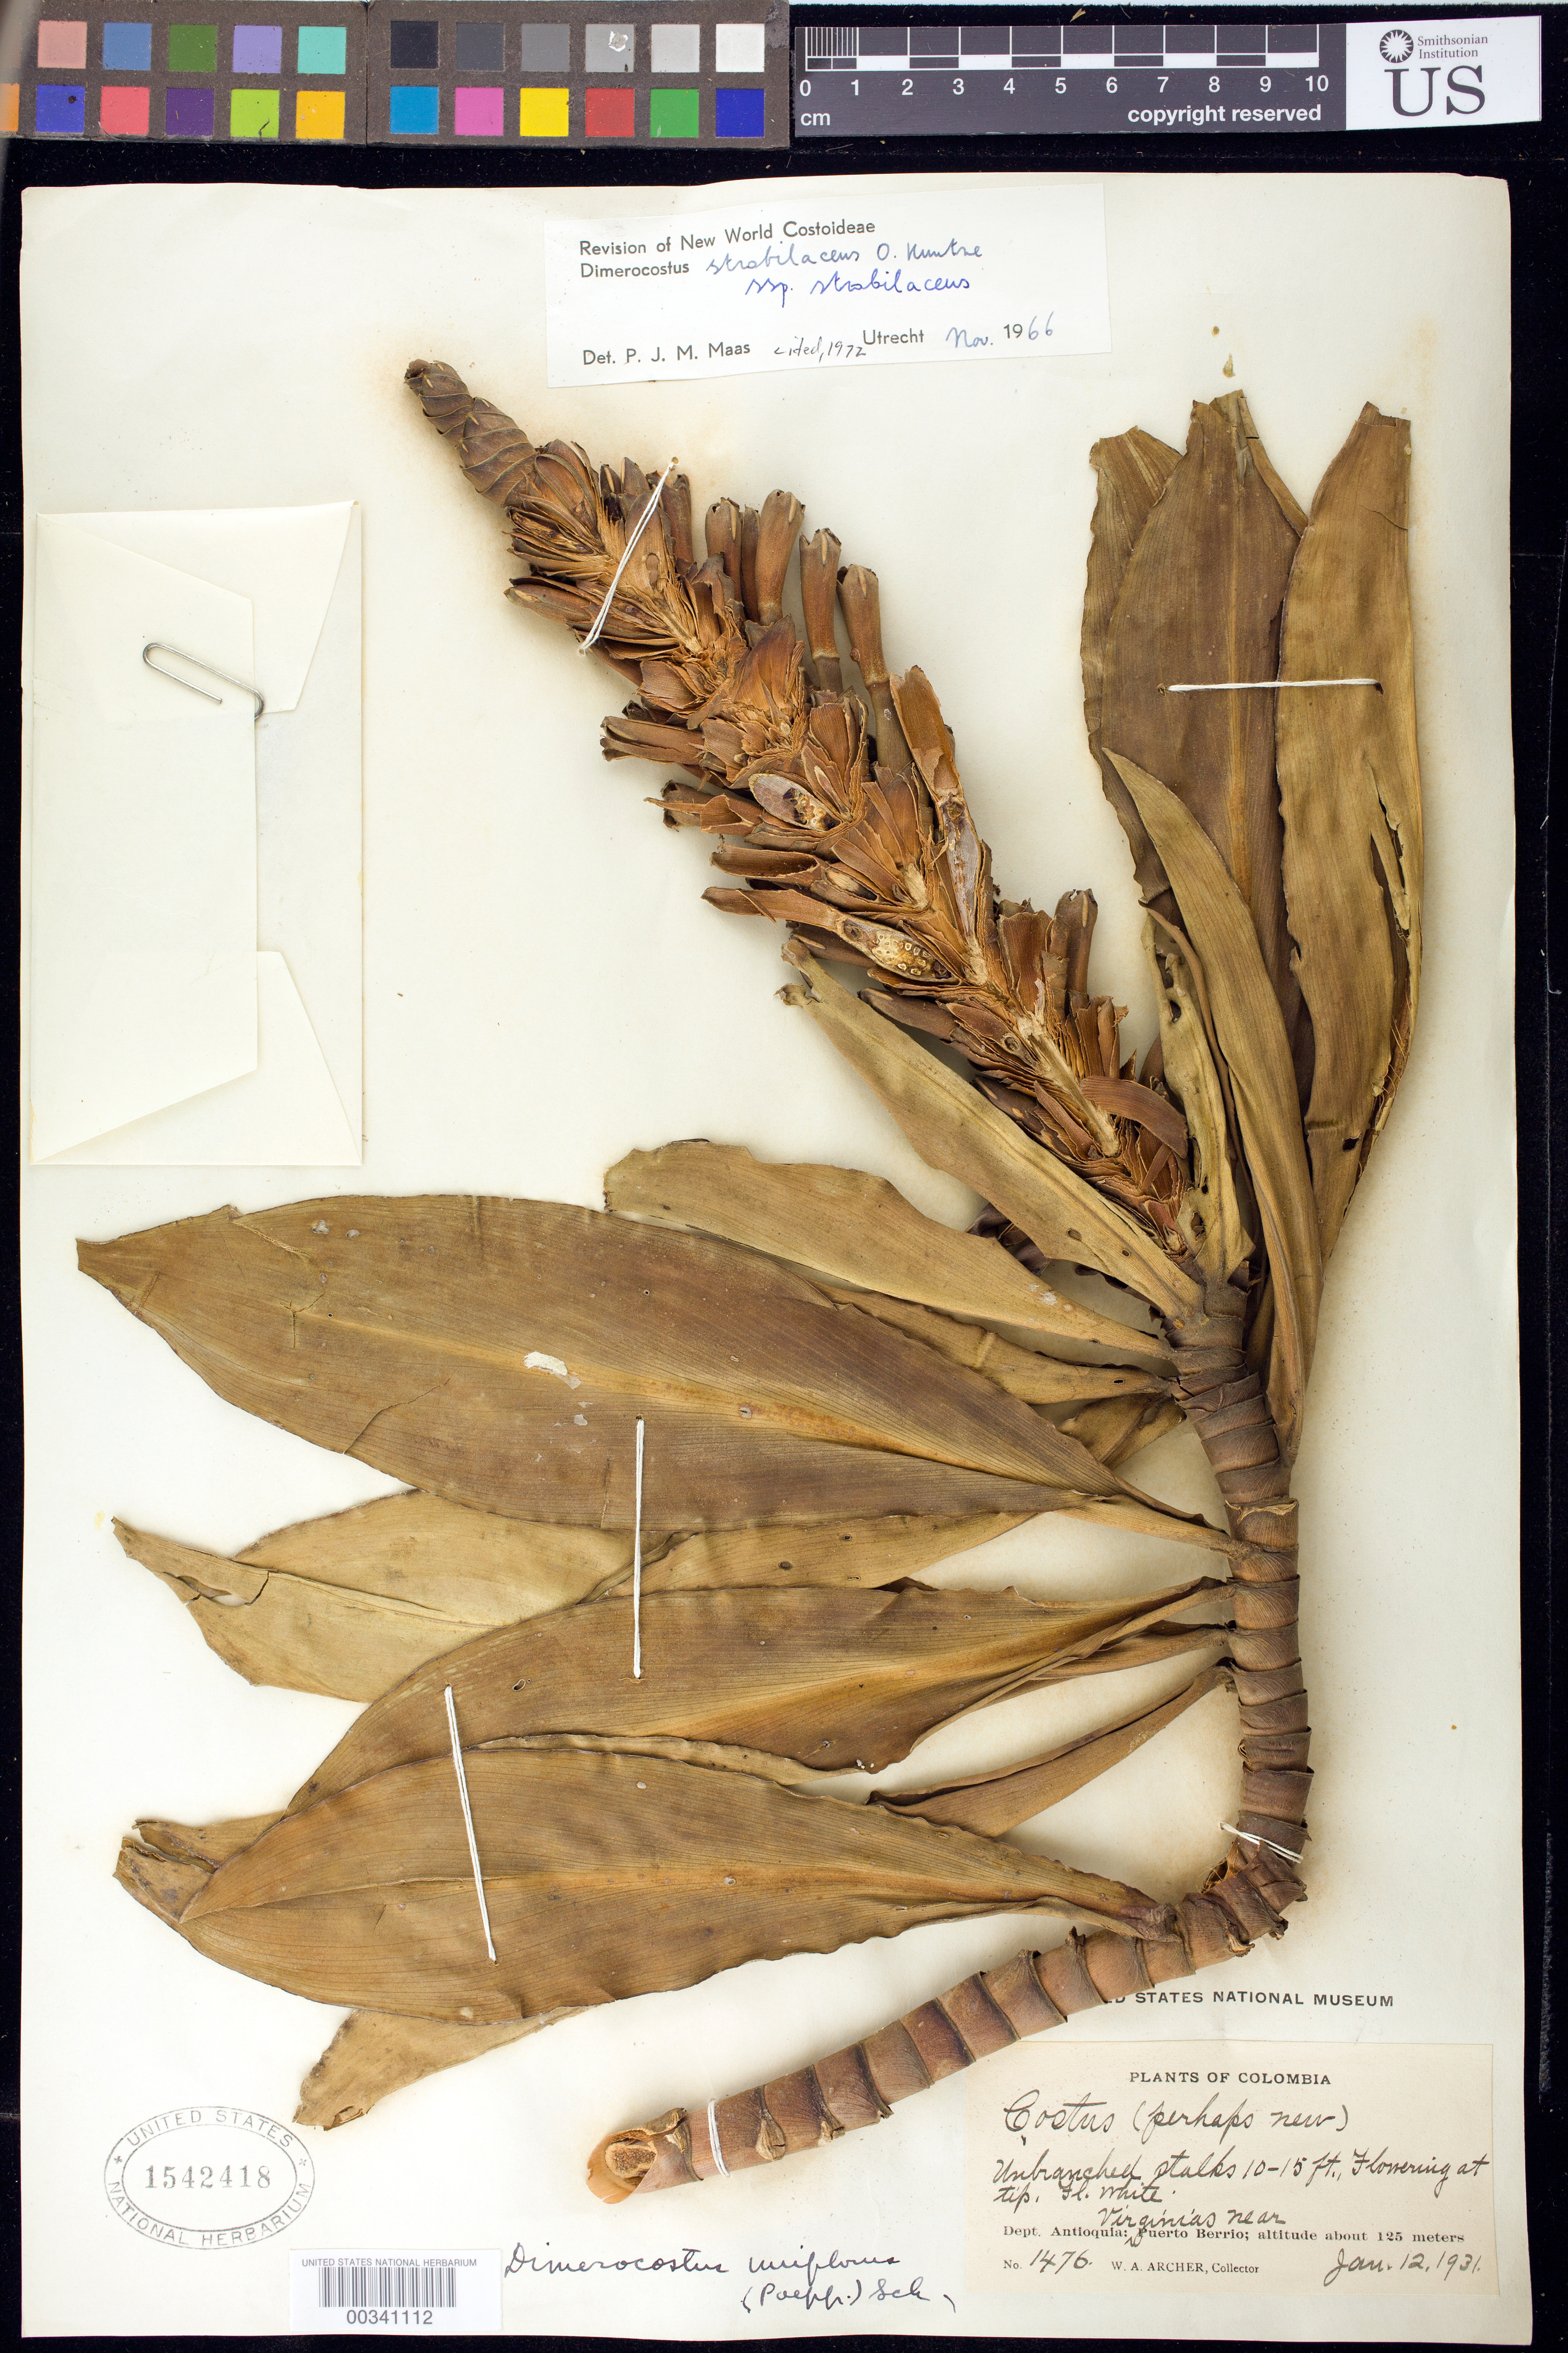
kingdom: Plantae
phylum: Tracheophyta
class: Liliopsida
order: Zingiberales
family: Costaceae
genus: Dimerocostus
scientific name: Dimerocostus strobilaceus subsp. strobilaceus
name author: Kuntze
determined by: Maas, Paul J. M.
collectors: W. A. Archer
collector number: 1476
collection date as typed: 12 Jan 1931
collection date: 1931-01-12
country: Colombia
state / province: Antioquia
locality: Virginias near Puerto Berrio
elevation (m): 125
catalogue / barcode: US 1542418